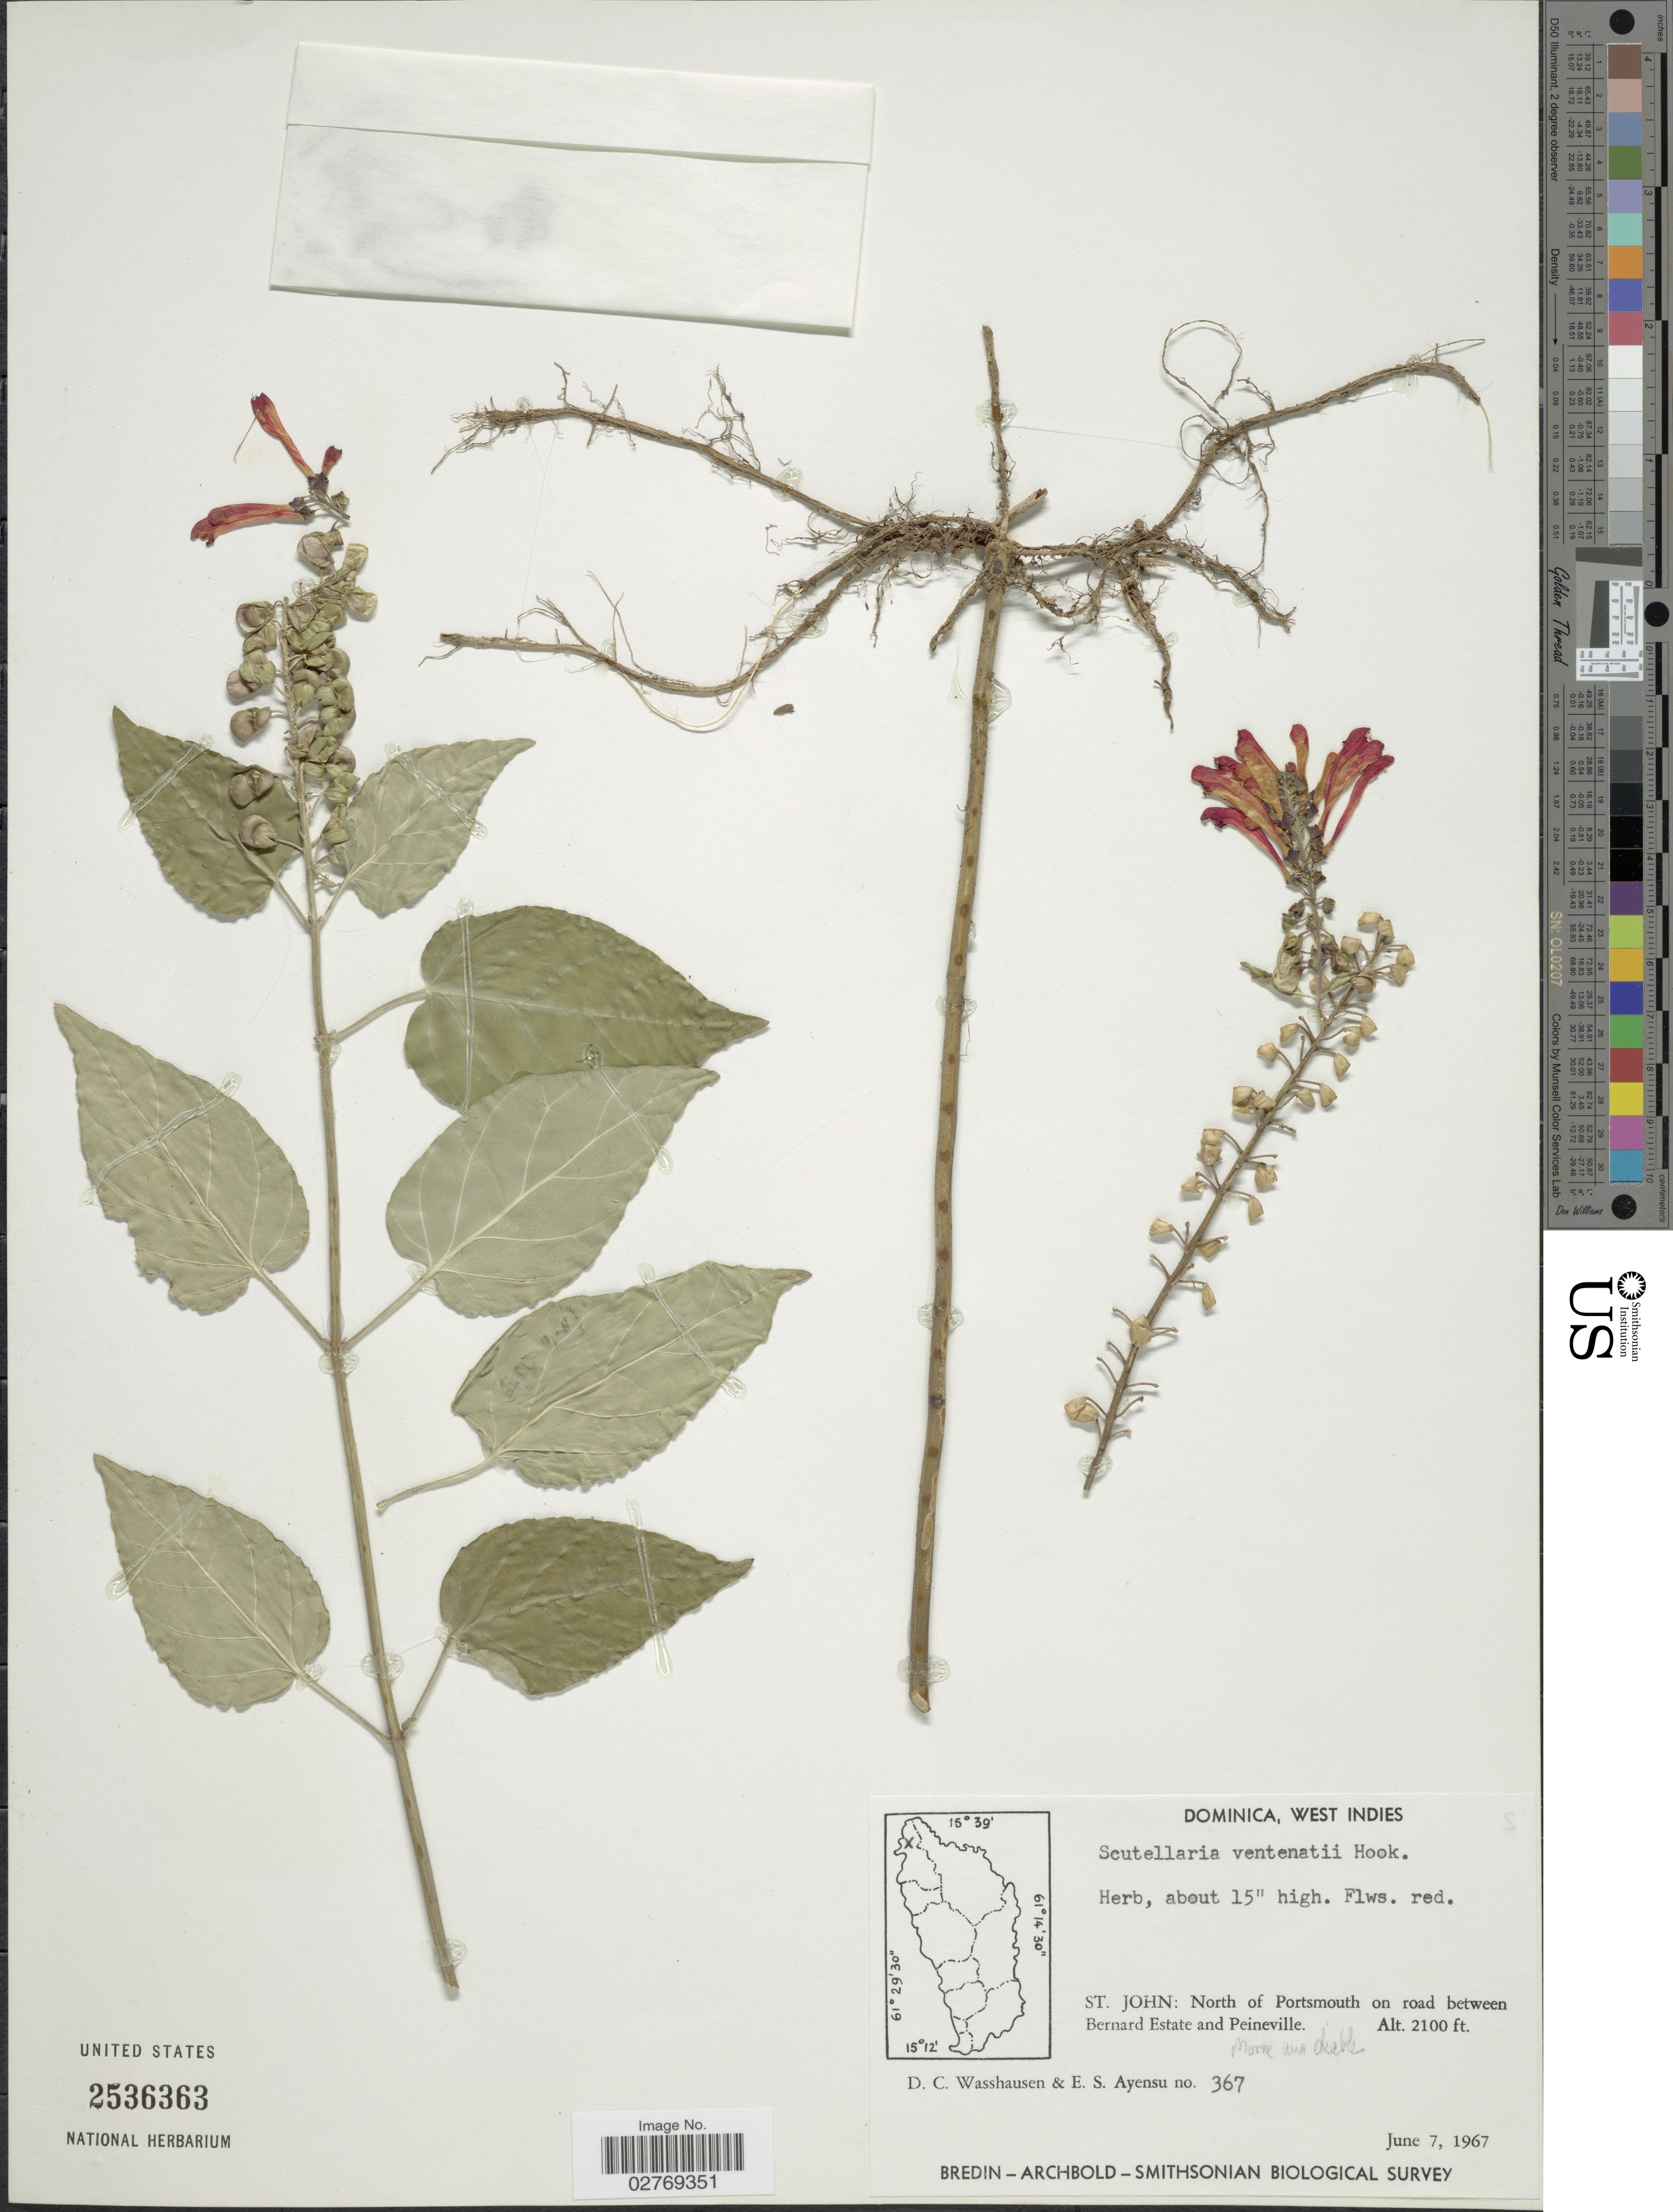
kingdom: Plantae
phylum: Tracheophyta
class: Magnoliopsida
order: Lamiales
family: Lamiaceae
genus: Scutellaria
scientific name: Scutellaria ventenatii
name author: Hook.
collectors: D. C. Wasshausen & E. S. Ayensu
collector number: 367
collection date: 1967-06-07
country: Dominica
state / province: St. John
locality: St. John: North of Portsmouth on road between Bernard Estate and Peineville, Morne aux diable.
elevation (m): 640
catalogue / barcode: US 2536363